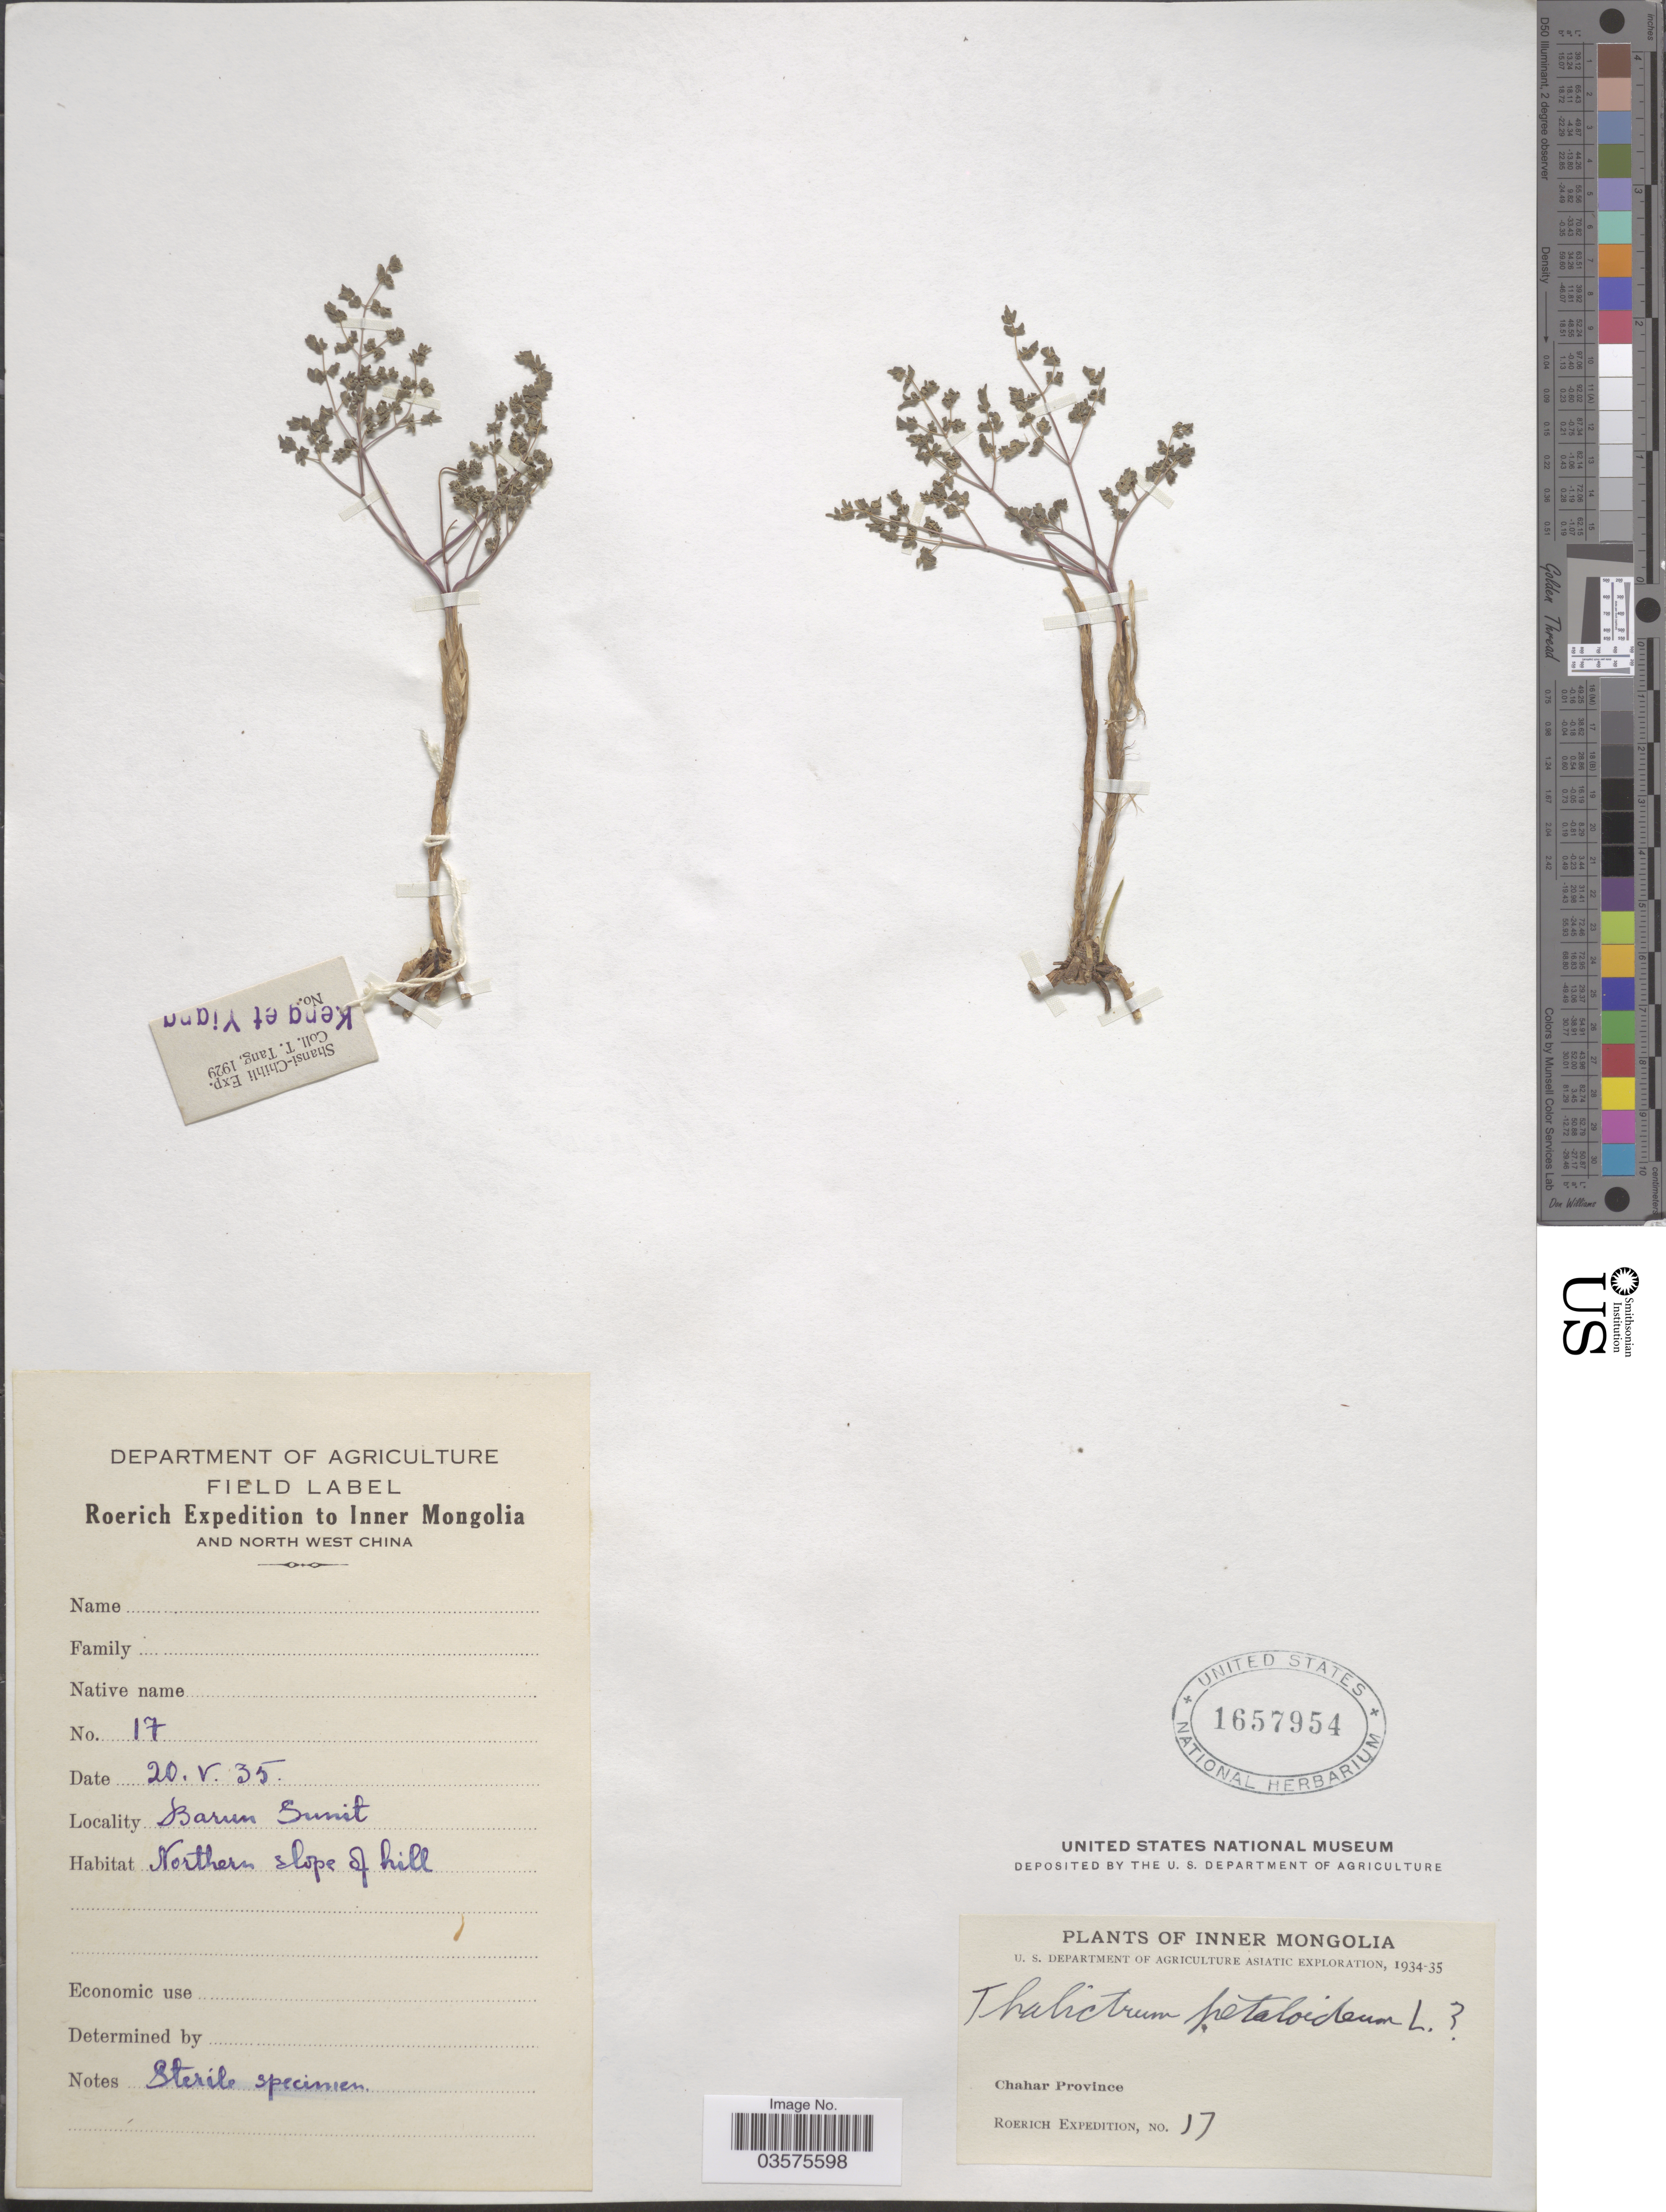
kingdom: Plantae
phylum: Tracheophyta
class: Magnoliopsida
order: Ranunculales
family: Ranunculaceae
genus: Thalictrum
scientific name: Thalictrum petaloideum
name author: L.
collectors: Roerich Expedition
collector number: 17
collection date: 1935-05-20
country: China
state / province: Nei Monggol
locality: Inner Mongolia and North West China. Barun Sunit. Chahar Province. Northern slope of hill.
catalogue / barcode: US 1657954